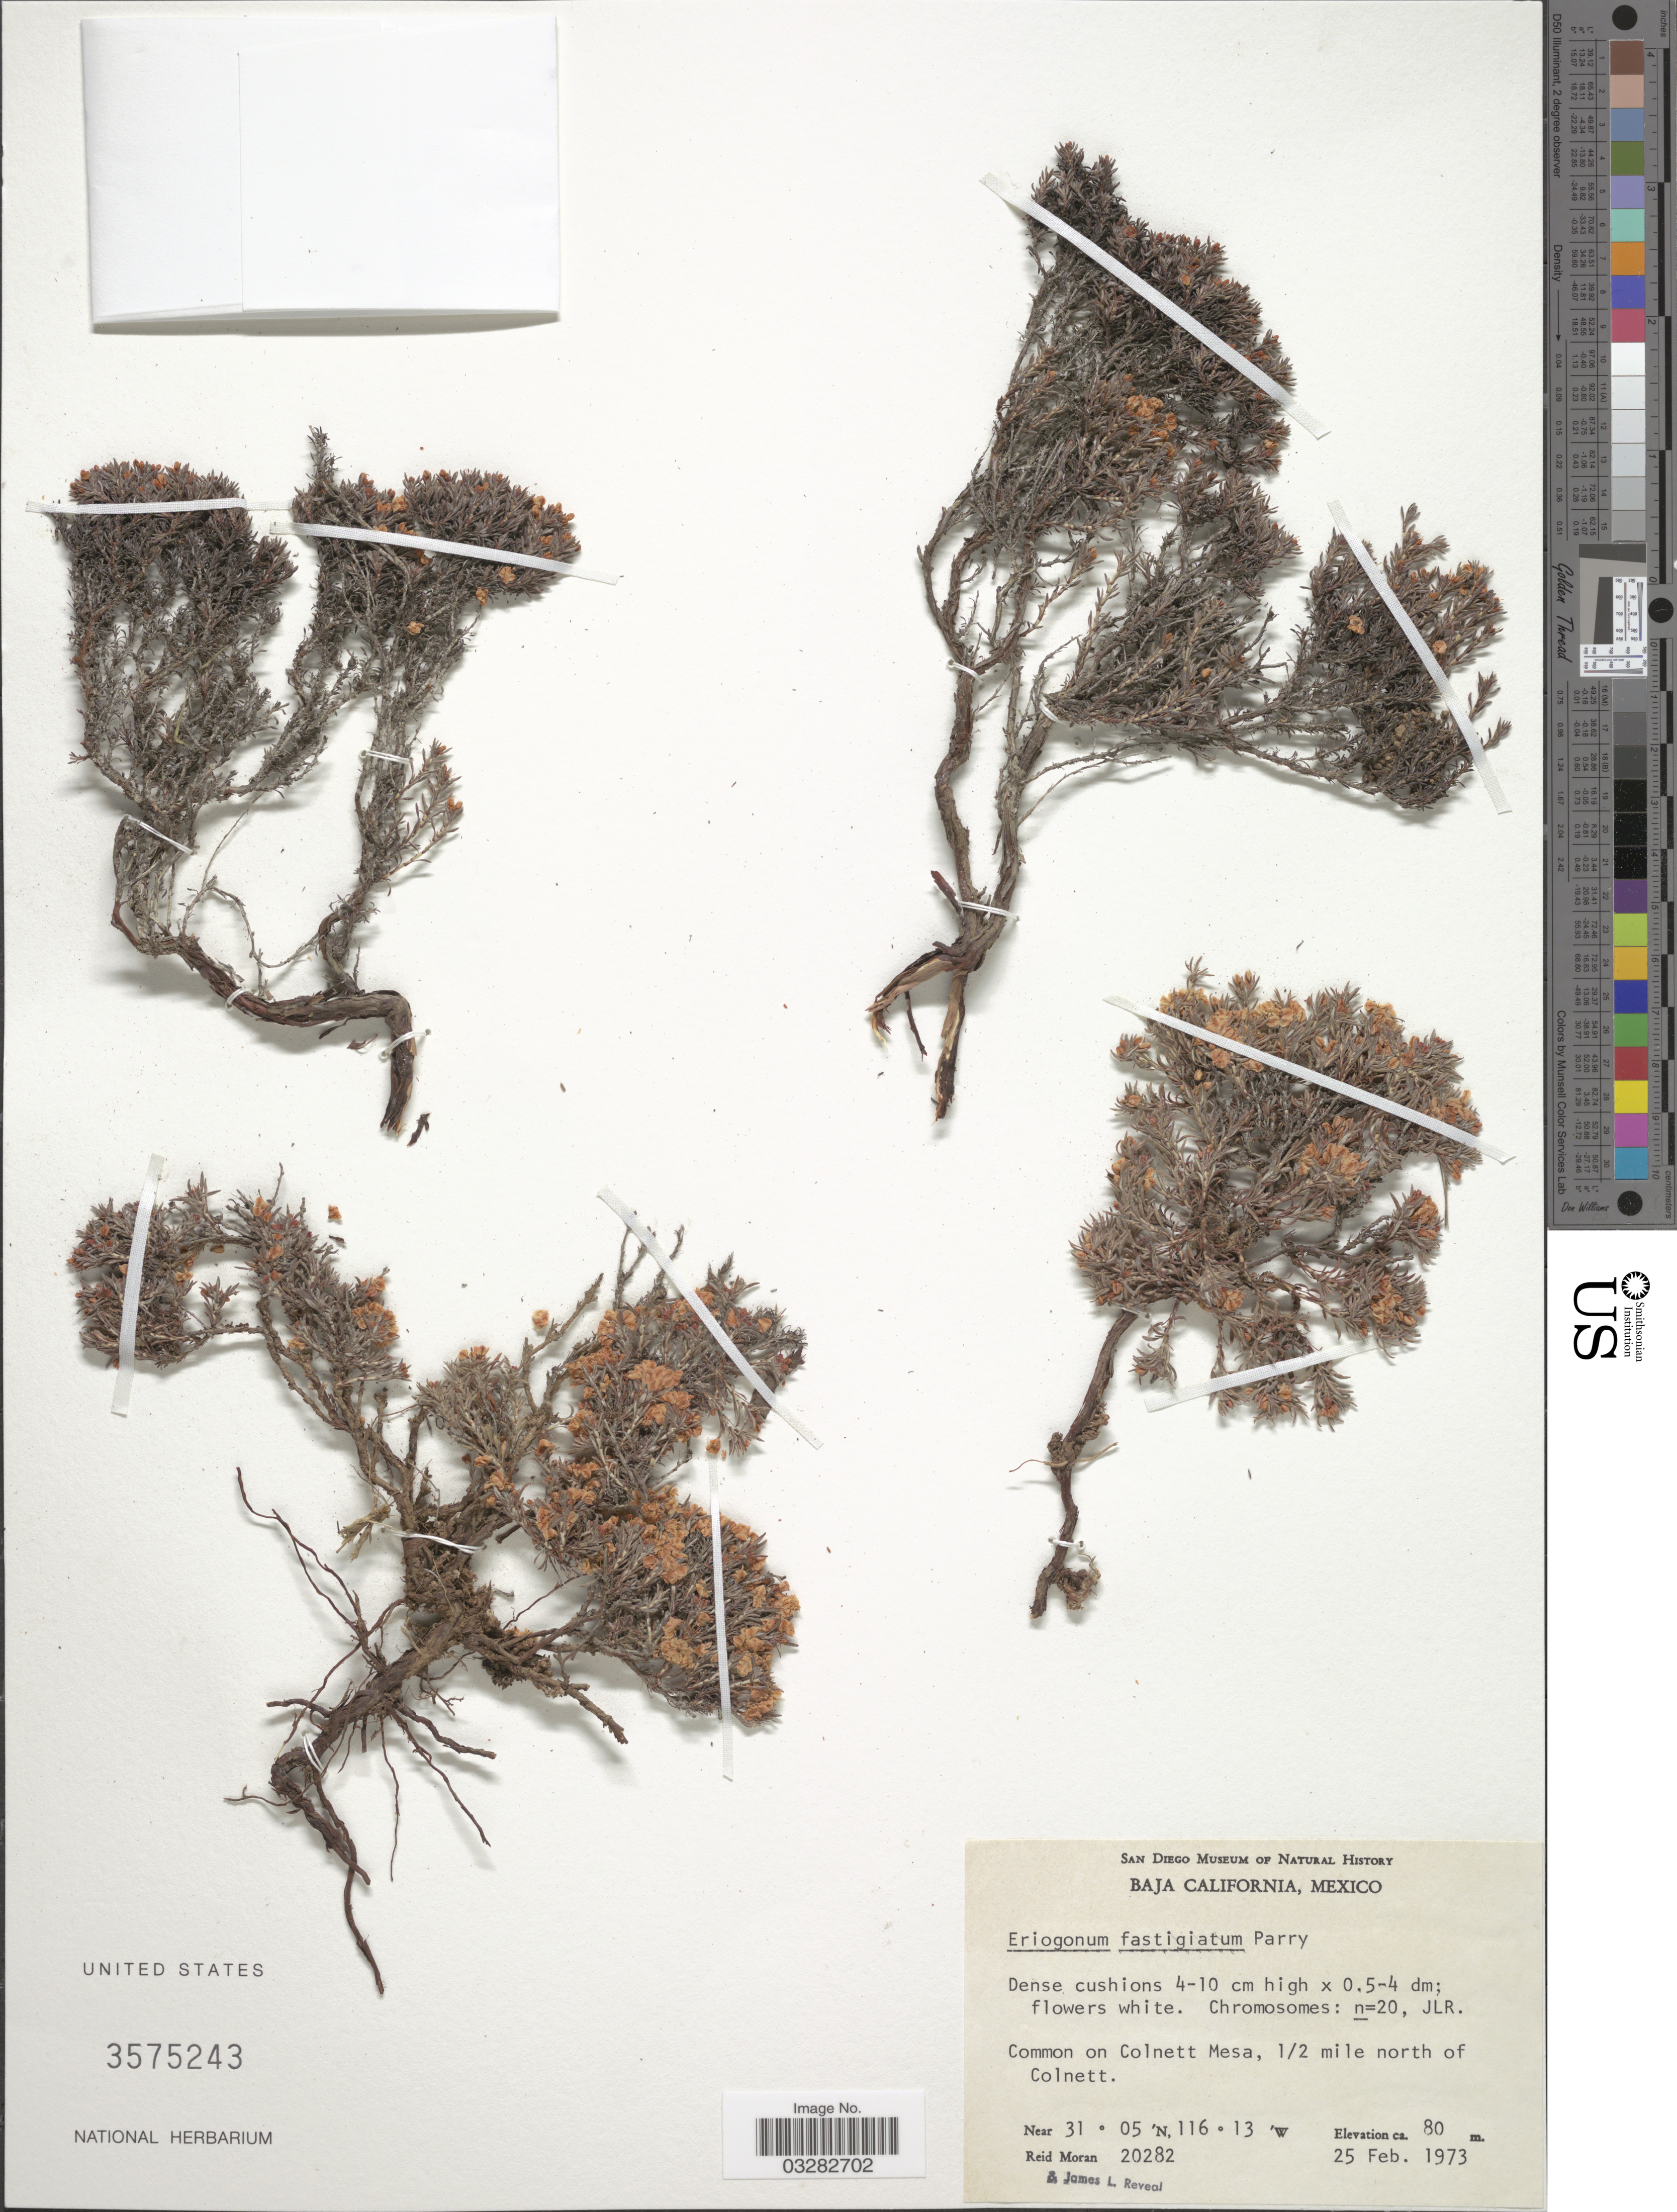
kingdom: Plantae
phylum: Tracheophyta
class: Magnoliopsida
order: Caryophyllales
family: Polygonaceae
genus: Eriogonum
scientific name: Eriogonum fastigiatum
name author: Parry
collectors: R. Moran & J. L. Reveal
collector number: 20282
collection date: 1973-02-25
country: Mexico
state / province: Baja California Norte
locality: On Colnett Mesa, ½ mile north of Colnett.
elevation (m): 80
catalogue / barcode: US 3575243